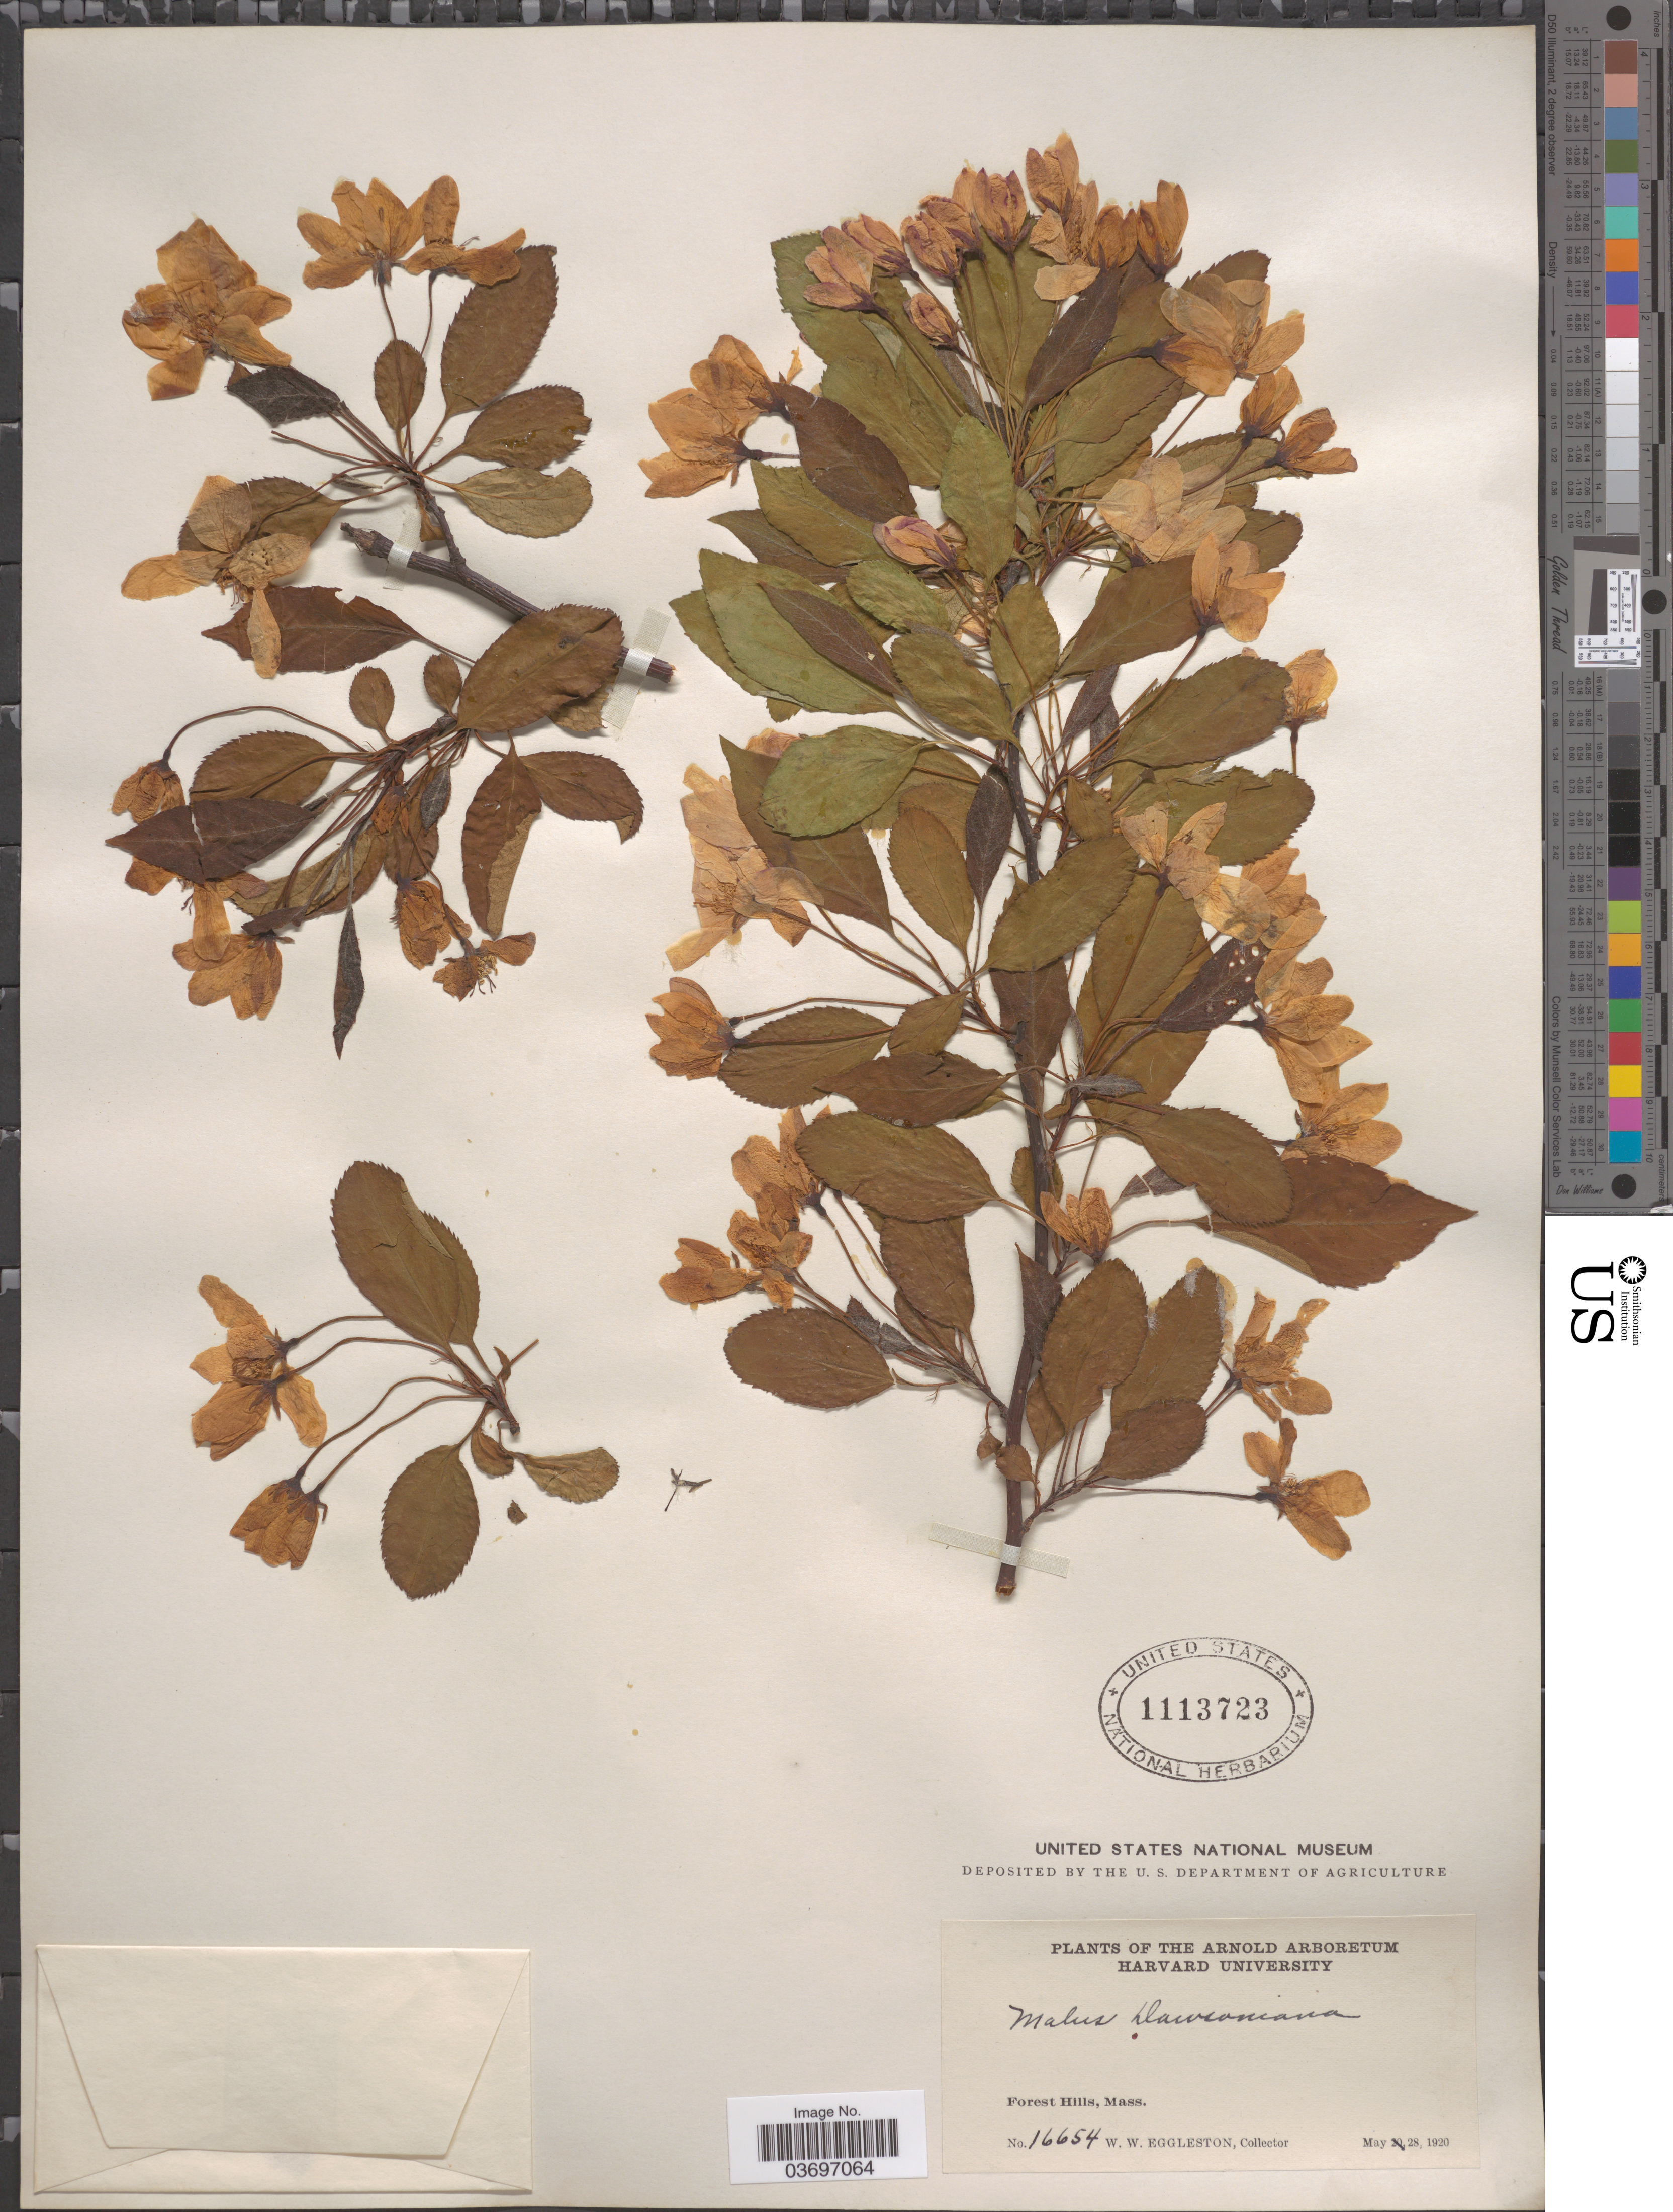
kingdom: Plantae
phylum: Tracheophyta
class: Magnoliopsida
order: Rosales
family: Rosaceae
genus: Malus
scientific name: Malus dawsoniana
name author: Rehder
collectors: W. W. Eggleston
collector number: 16654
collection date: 1920-05-28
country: United States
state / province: Massachusetts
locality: Forest Hills.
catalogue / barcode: US 1113723